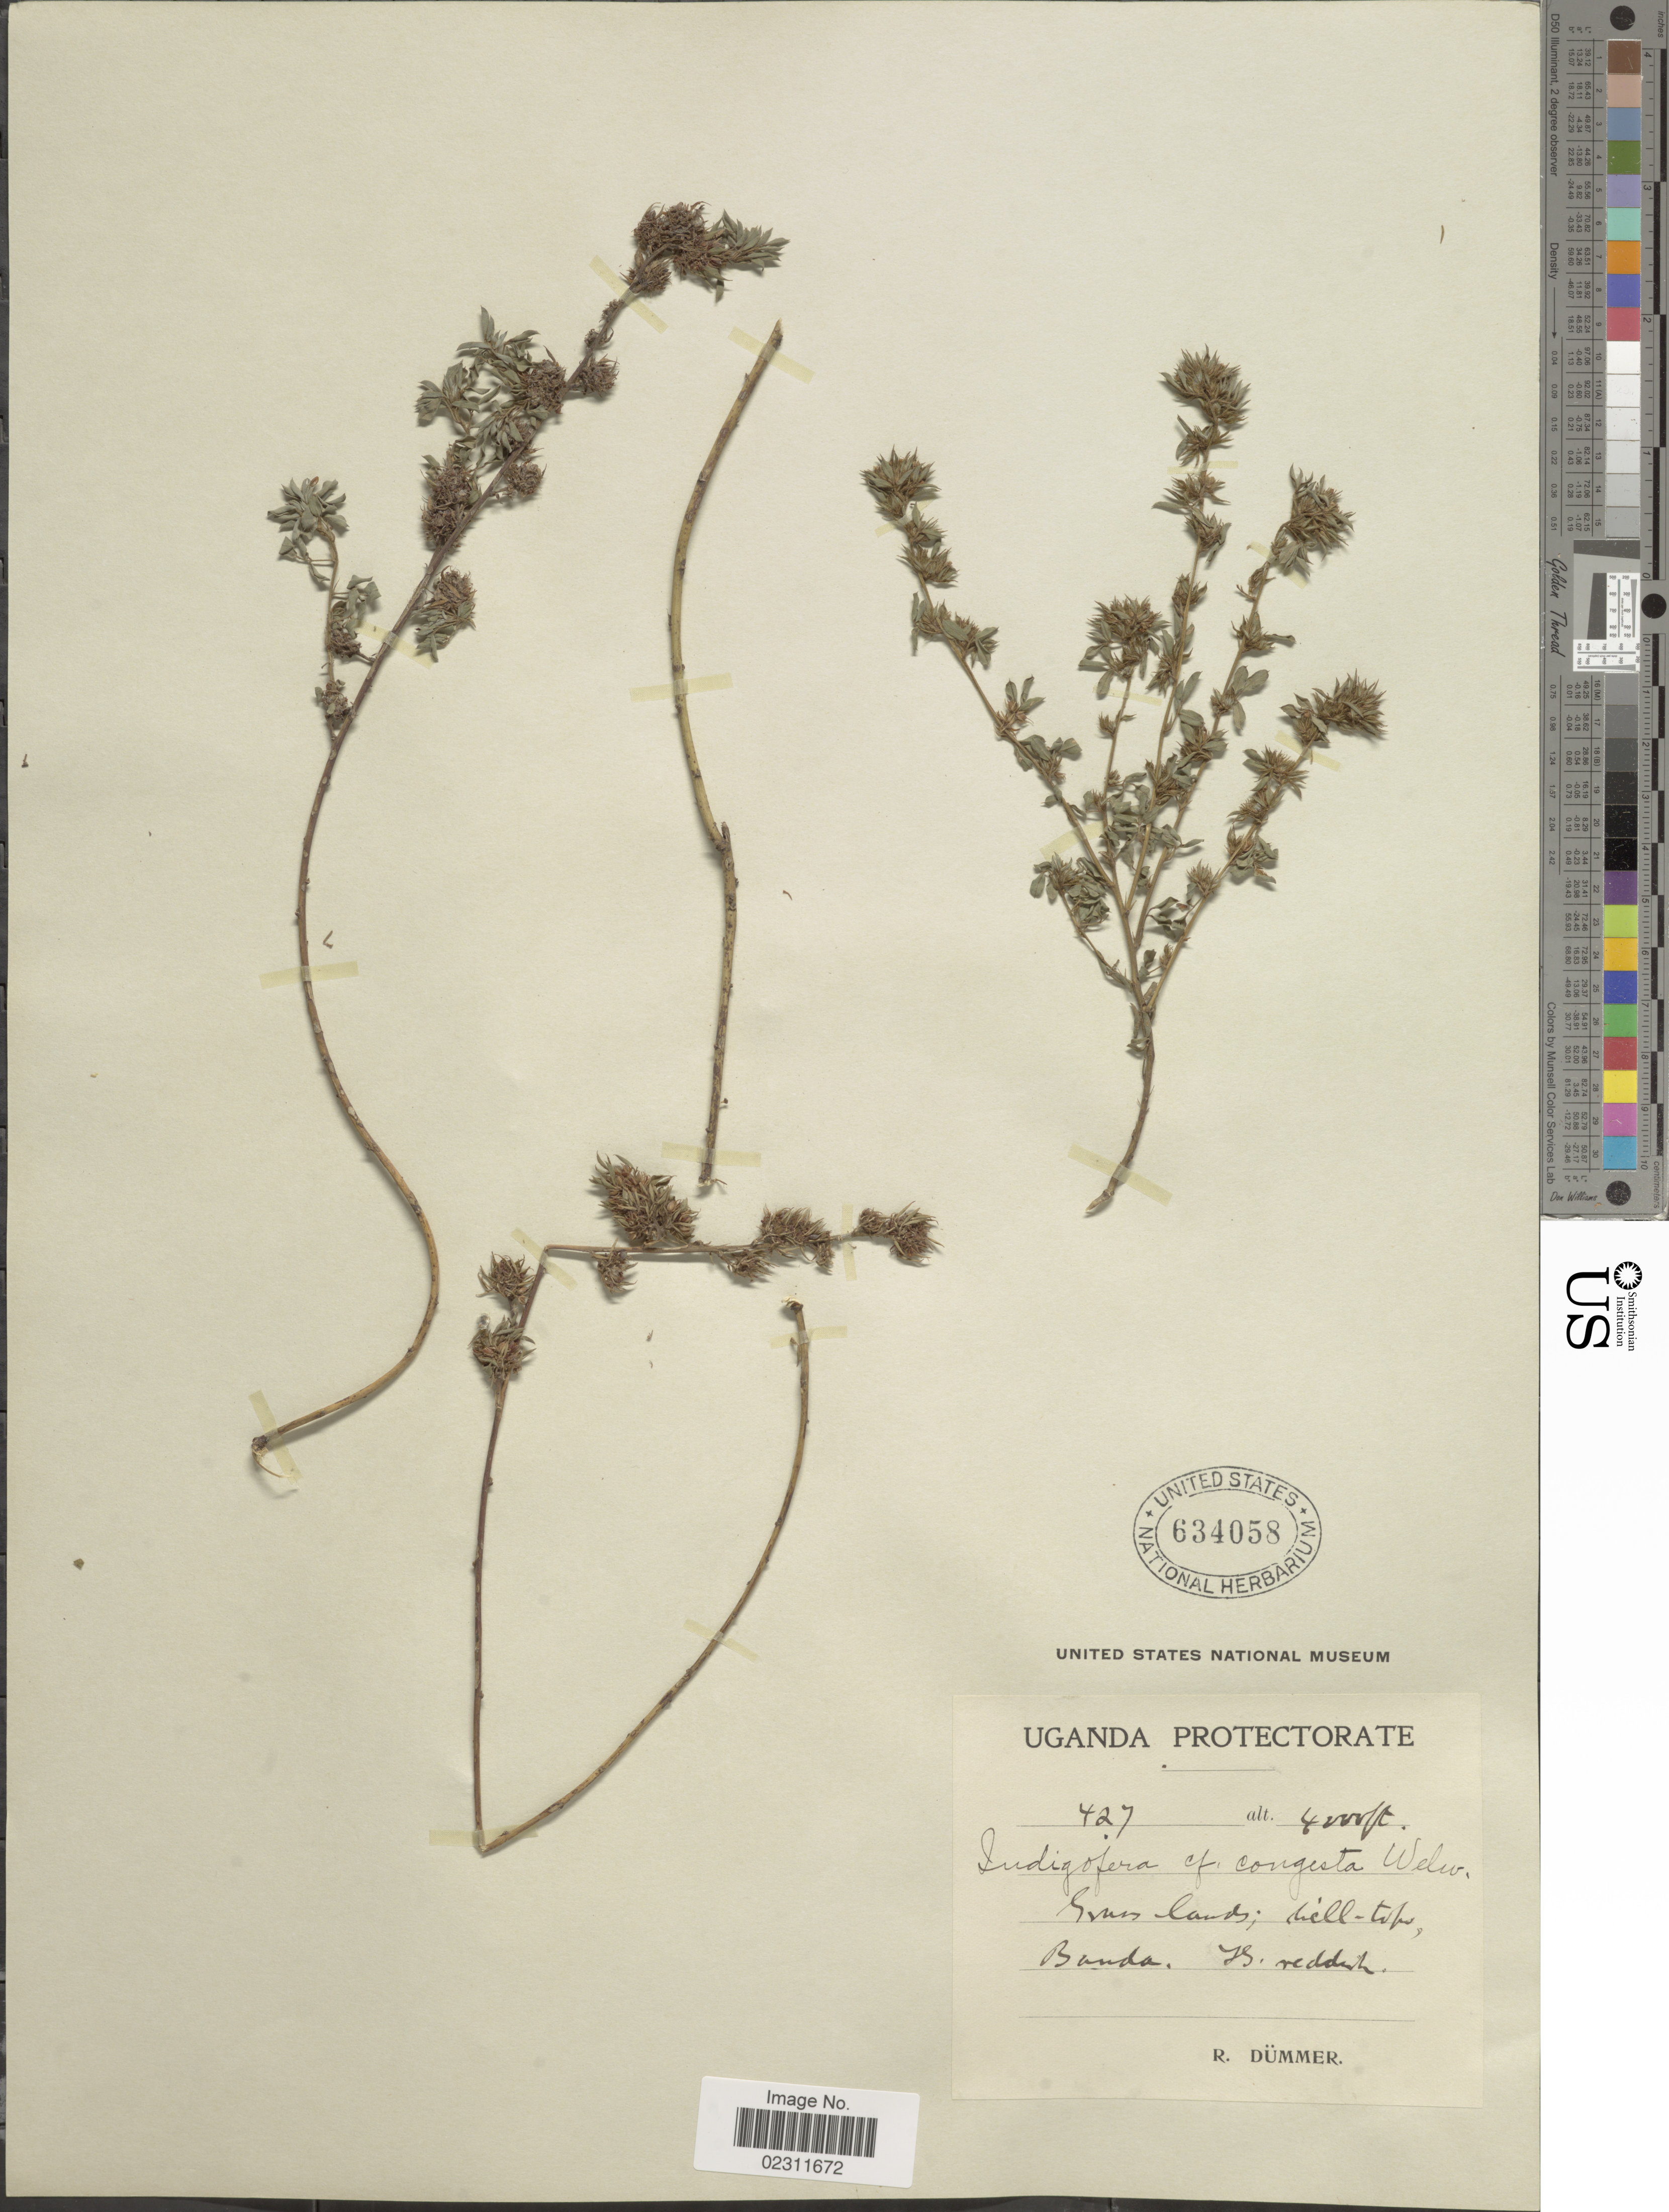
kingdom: Plantae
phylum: Tracheophyta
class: Magnoliopsida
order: Fabales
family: Fabaceae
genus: Indigofera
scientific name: Indigofera congesta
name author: Baker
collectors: R. A. Dümmer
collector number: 427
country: Uganda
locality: Uganda Protectorate, Banda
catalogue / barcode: US 634058